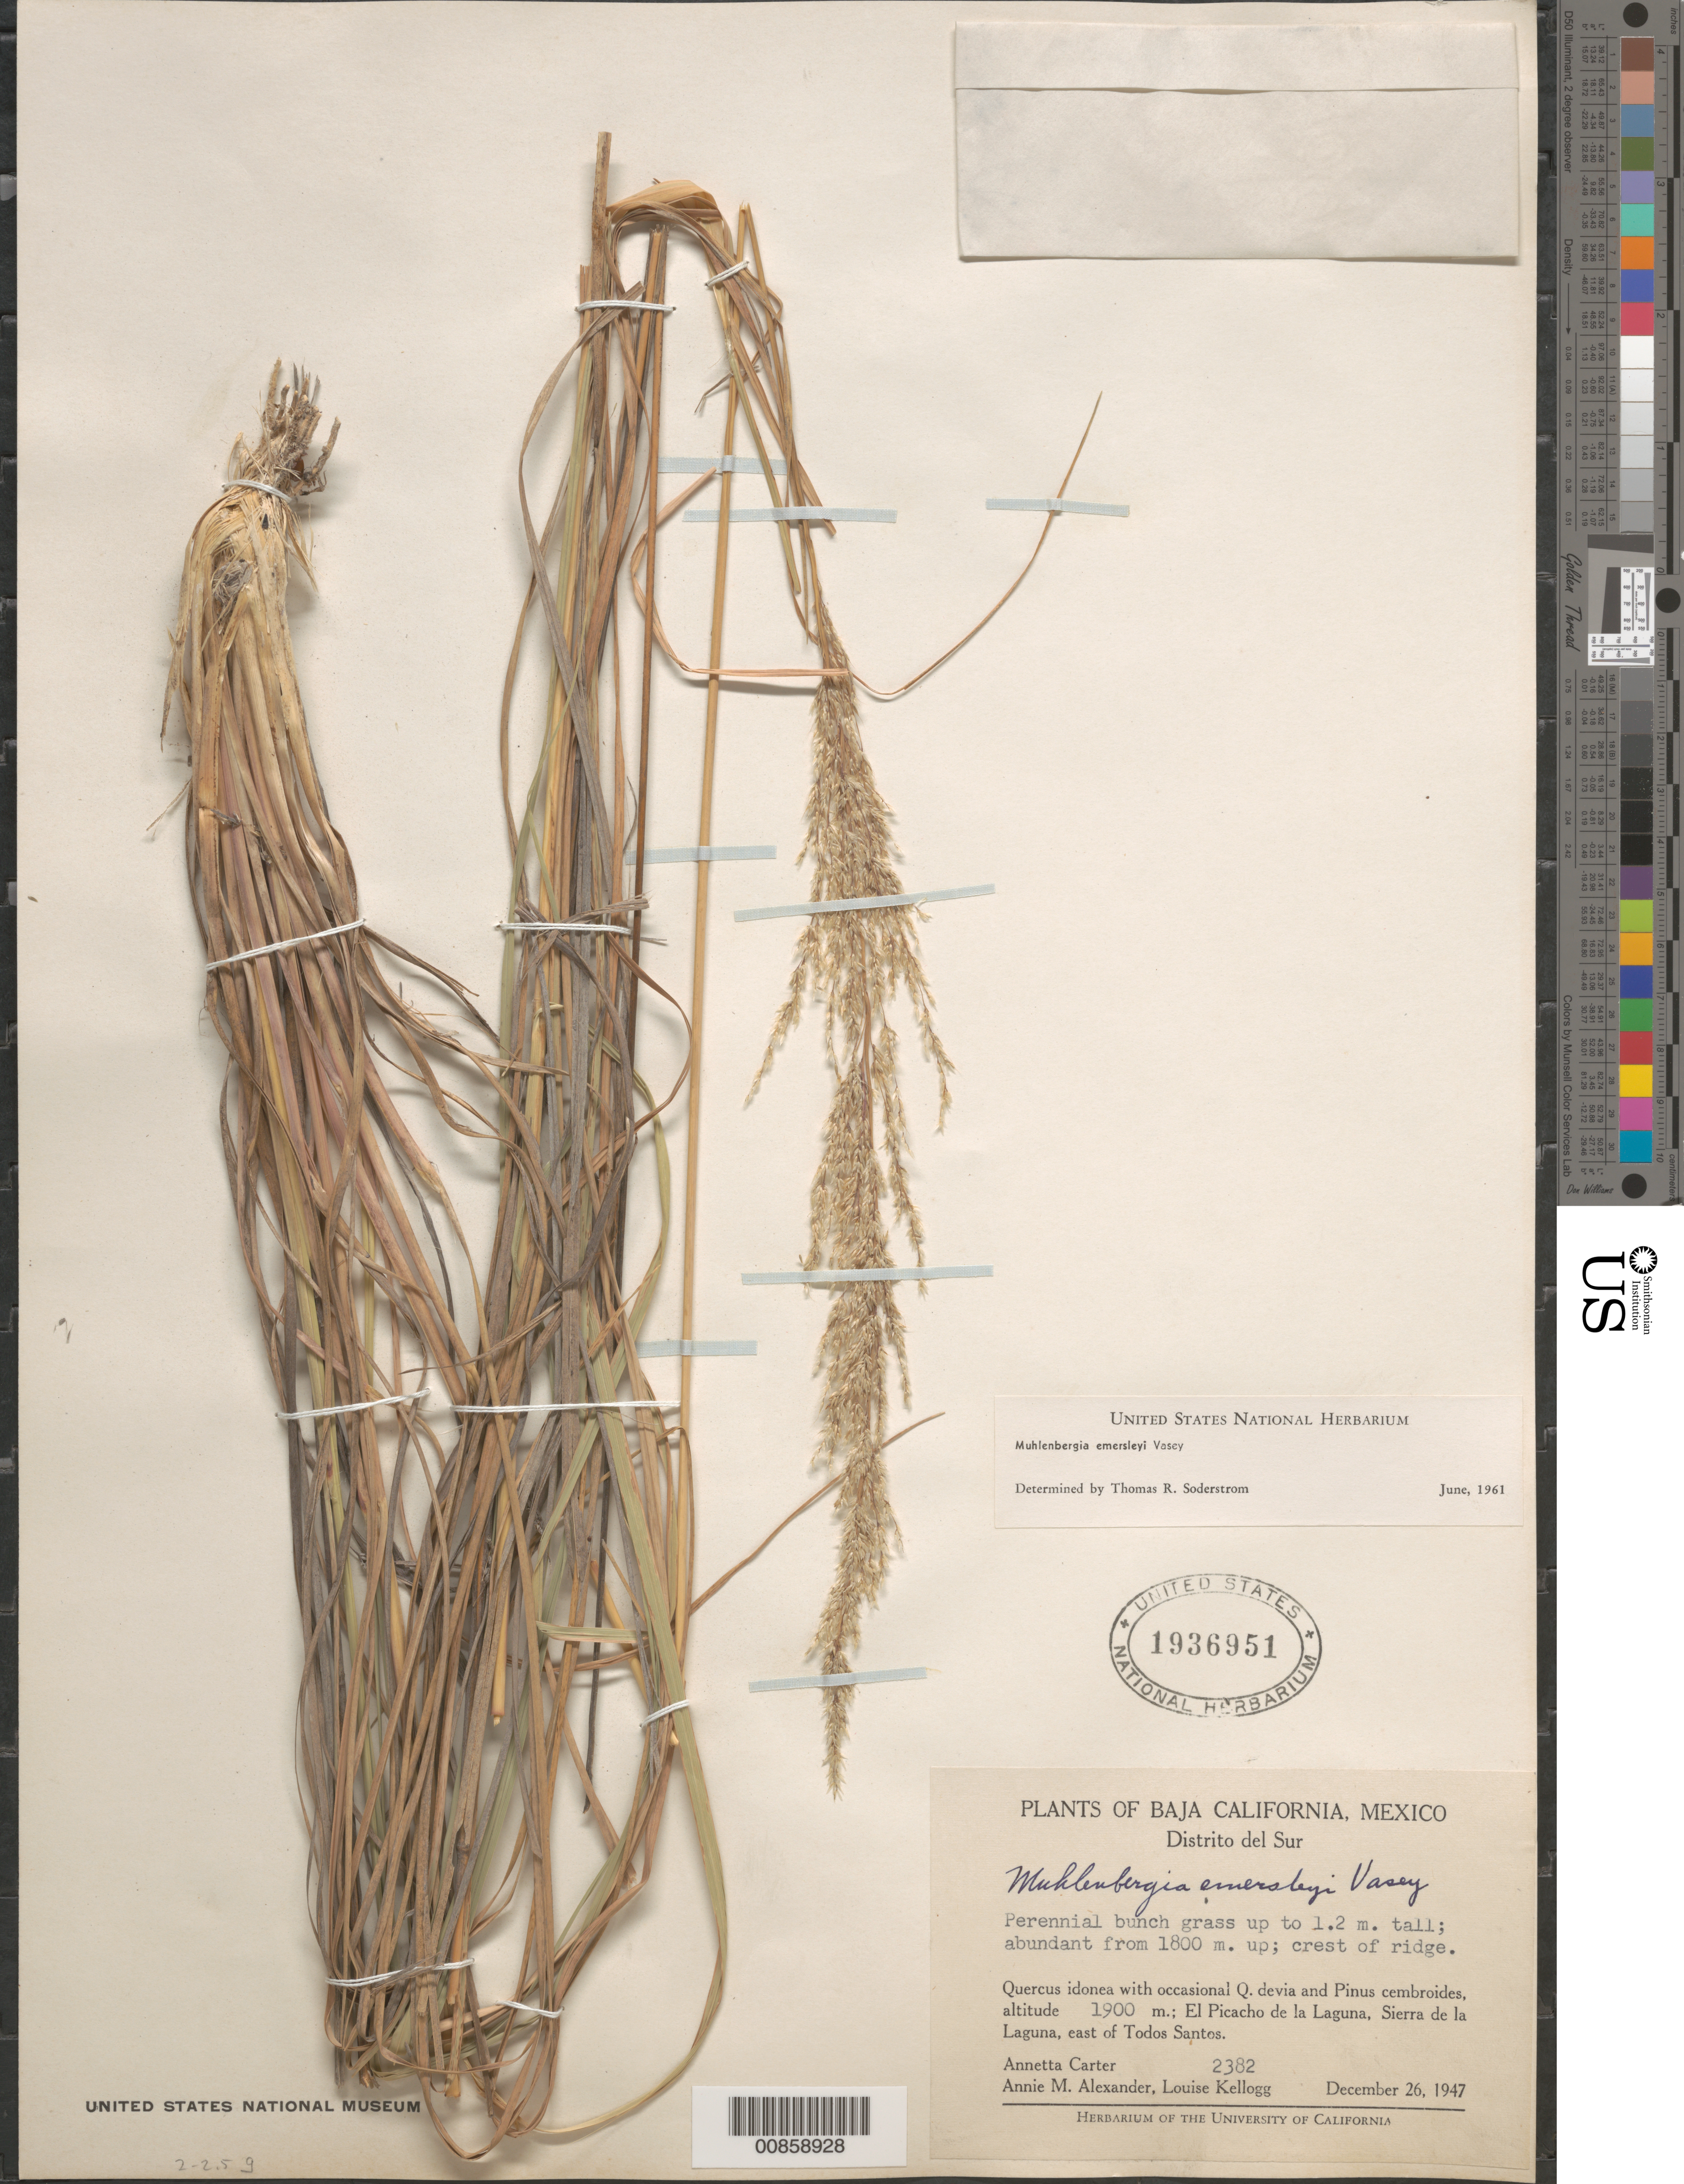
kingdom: Plantae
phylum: Tracheophyta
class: Liliopsida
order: Poales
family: Poaceae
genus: Muhlenbergia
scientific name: Muhlenbergia emersleyi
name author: Vasey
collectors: A. Carter, A. M. Alexander & L. Kellogg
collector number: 2382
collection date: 1947-12-26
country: Mexico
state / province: Baja California Sur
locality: Distrito del Sur. El Picacho de la Laguna, Sierra de la Laguna, east of Todos Santos.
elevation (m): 1900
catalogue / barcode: US 1936951